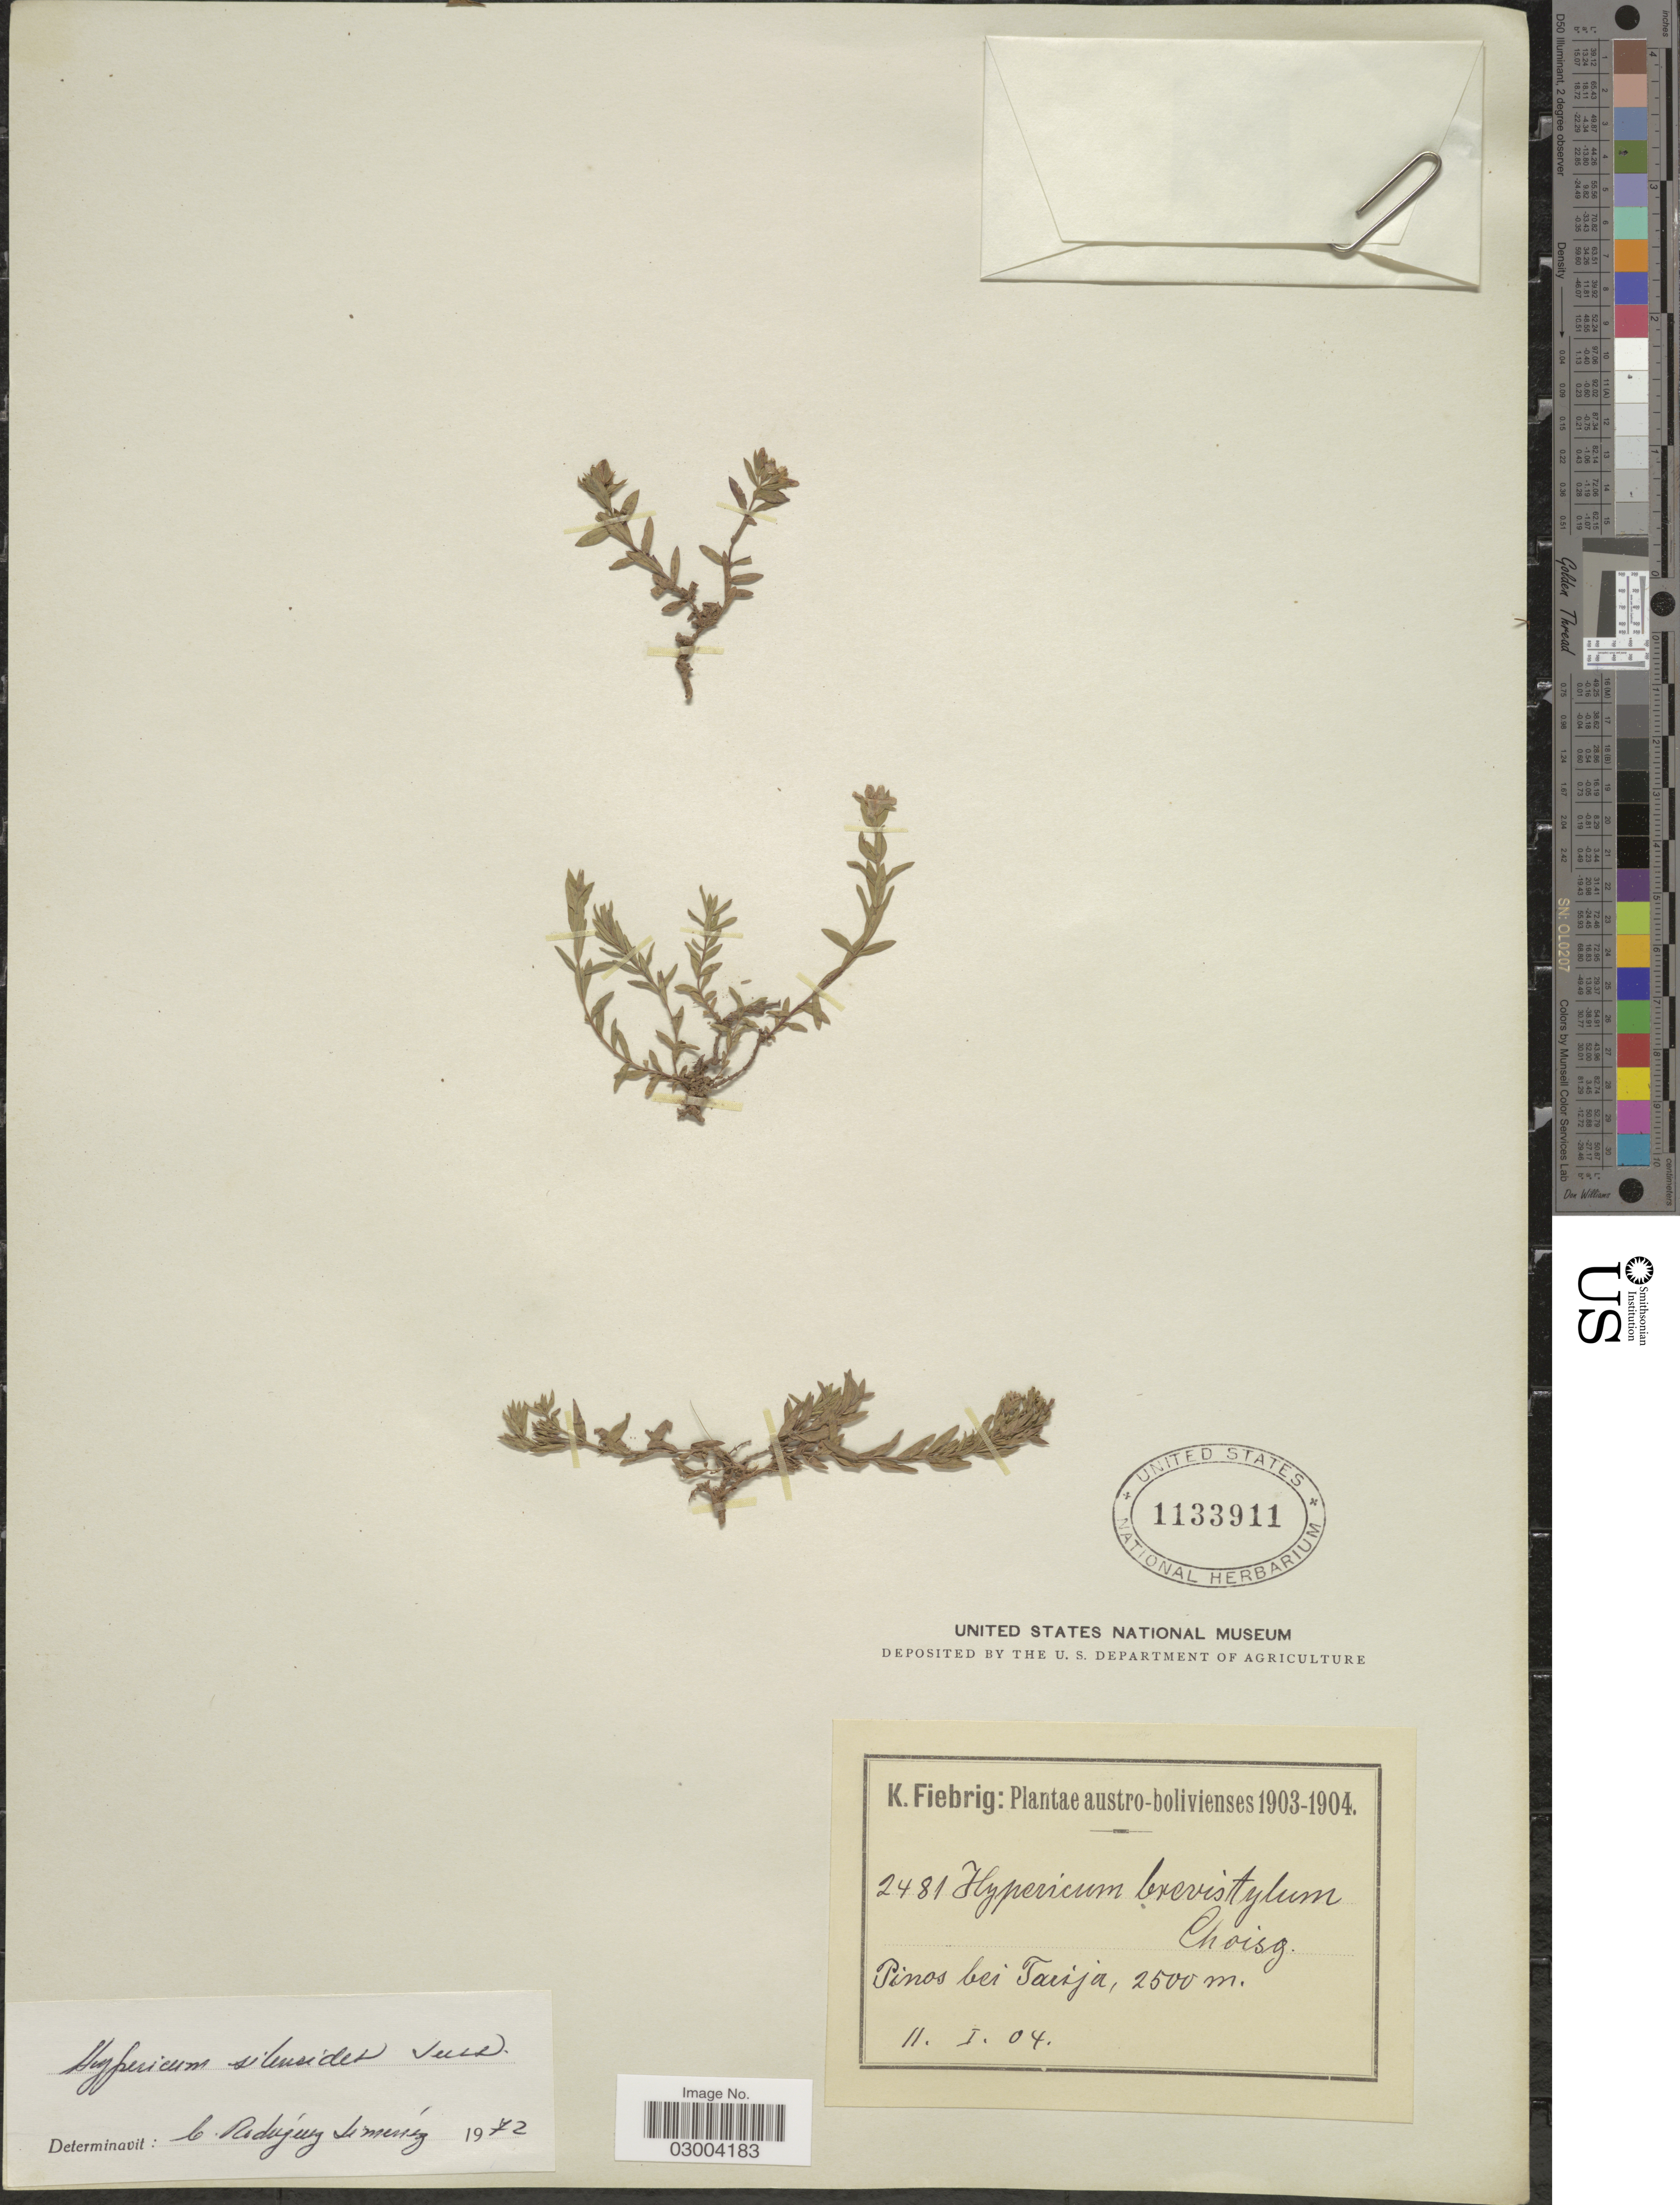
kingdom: Plantae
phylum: Tracheophyta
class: Magnoliopsida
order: Malpighiales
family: Hypericaceae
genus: Hypericum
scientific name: Hypericum silenoides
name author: Juss.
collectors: K. Fiebrig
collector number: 2481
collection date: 1904-01-11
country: Bolivia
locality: Pinos bei Tarija.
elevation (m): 2500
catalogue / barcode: US 1133911